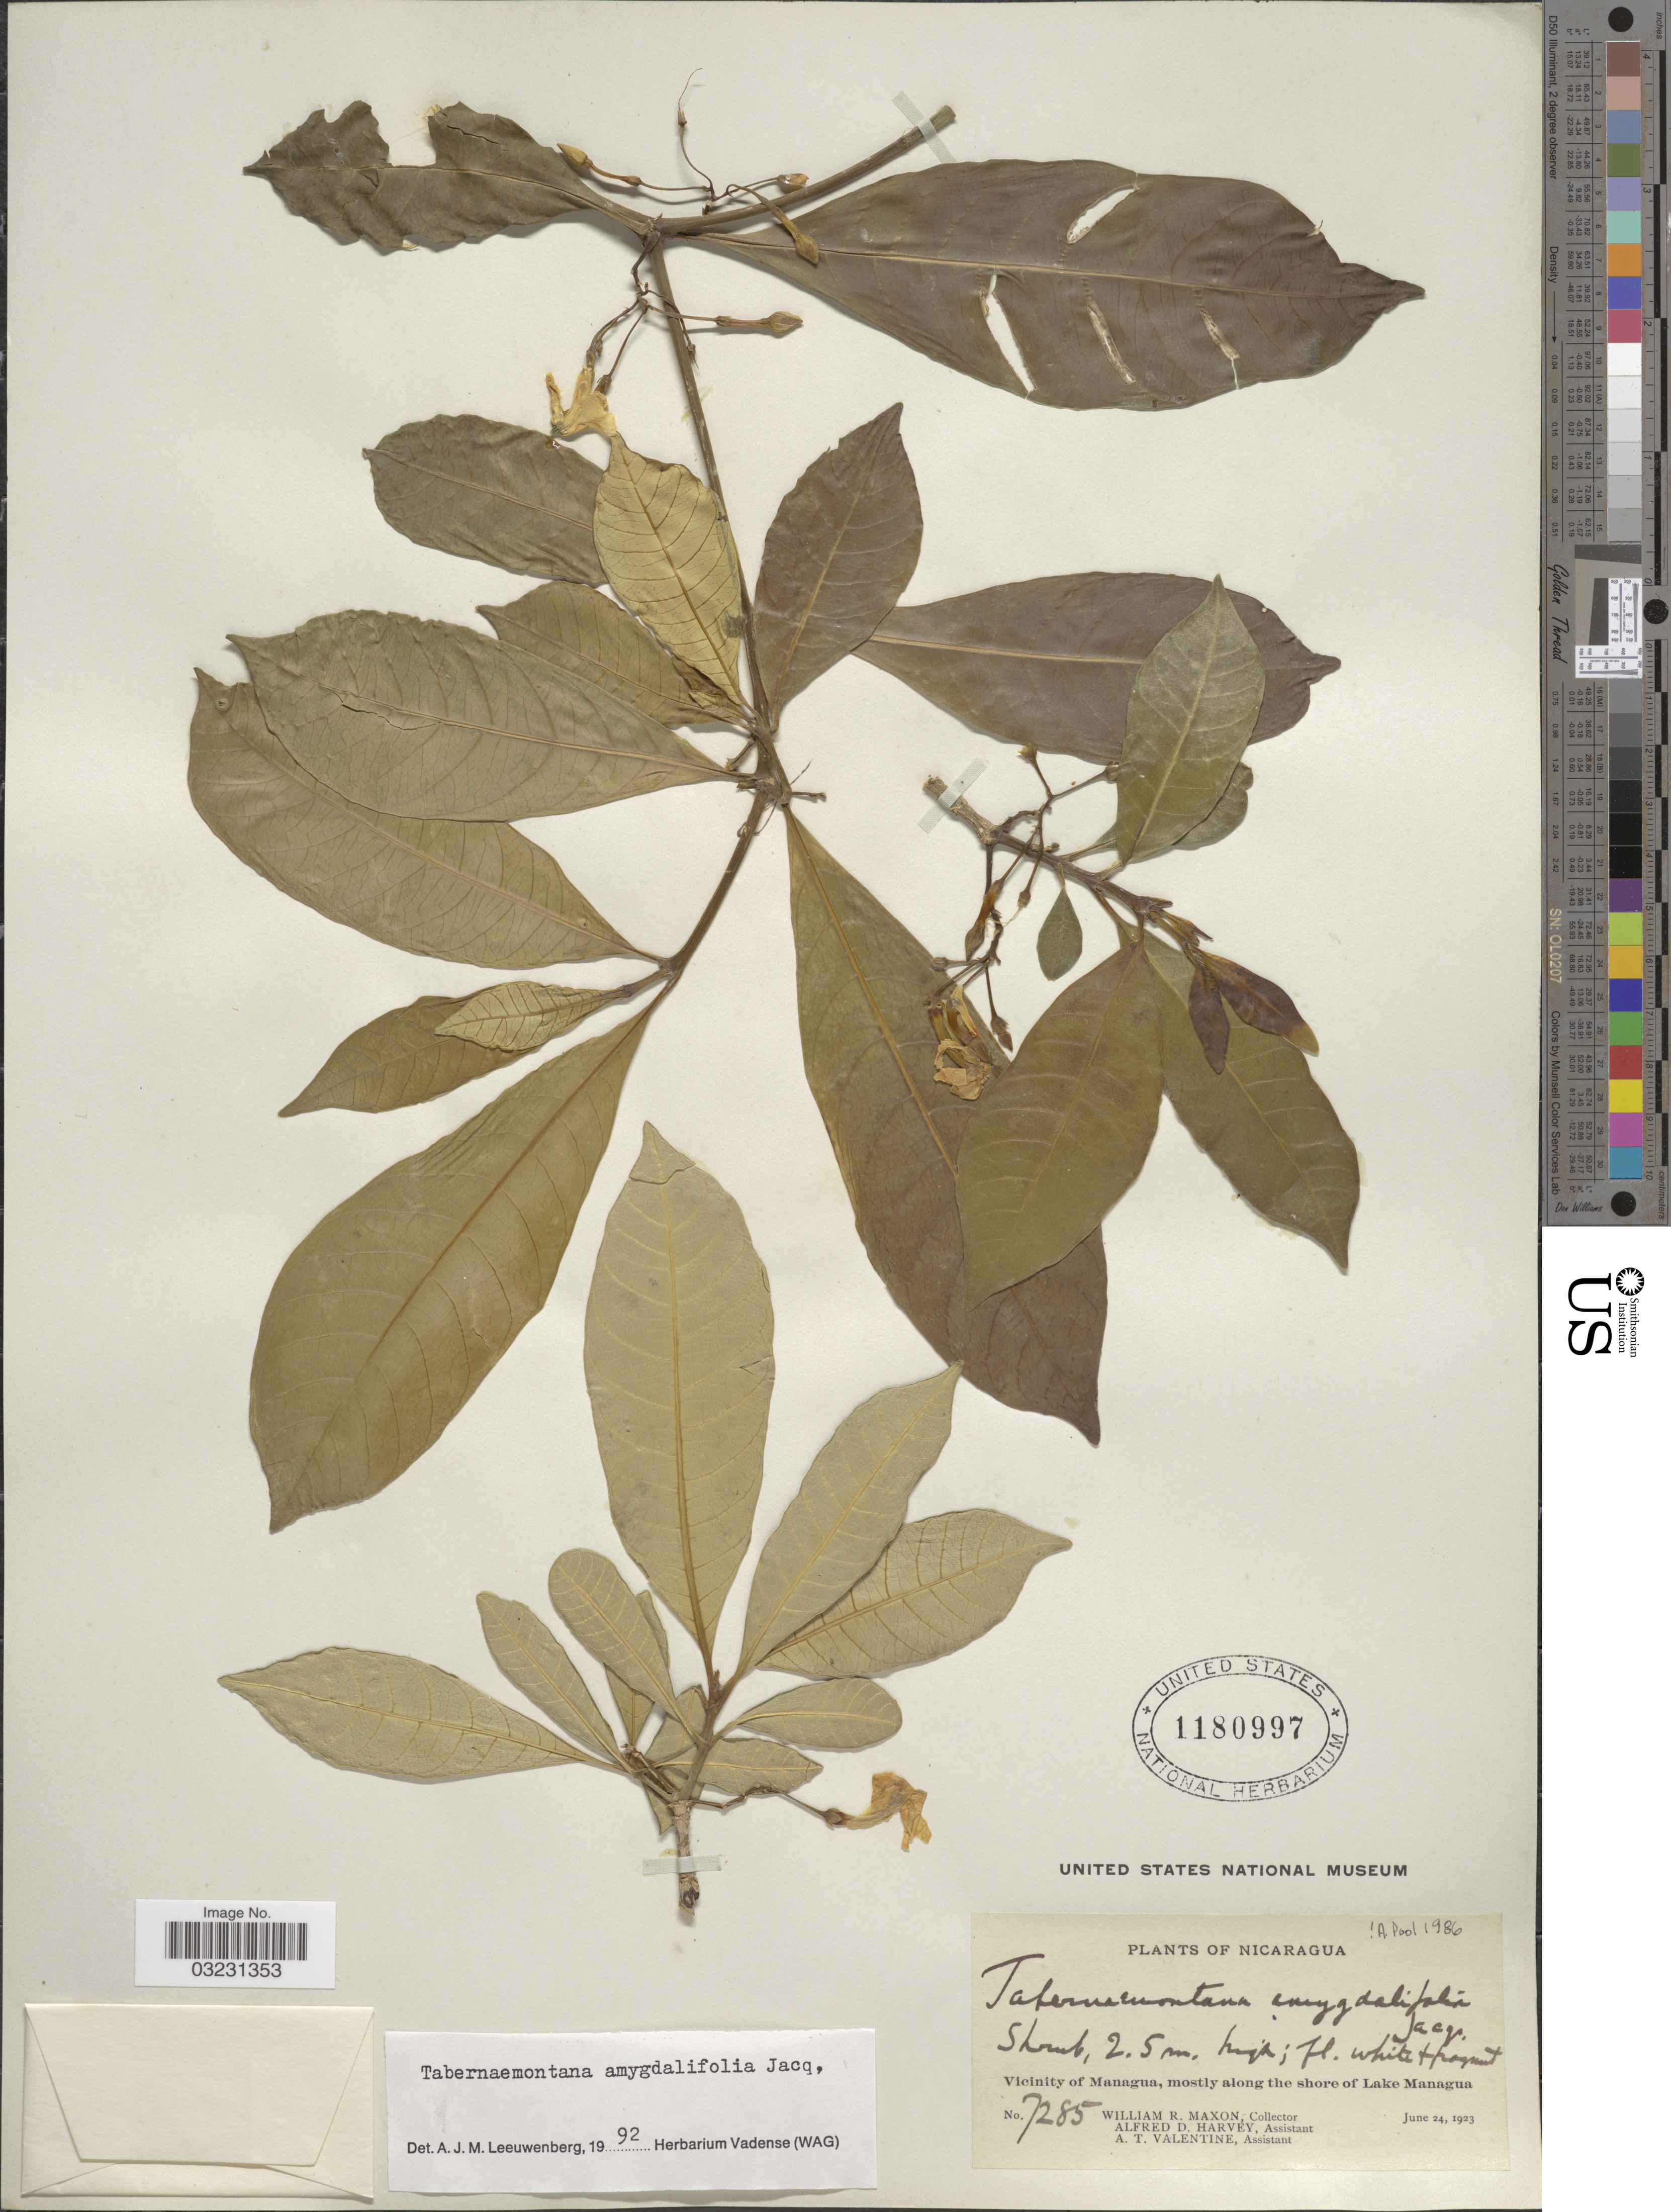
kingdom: Plantae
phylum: Tracheophyta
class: Magnoliopsida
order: Gentianales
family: Apocynaceae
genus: Tabernaemontana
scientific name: Tabernaemontana amygdalifolia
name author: Jacq.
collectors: W. R. Maxon, A. D. Harvey & A. Valentine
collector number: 7285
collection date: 1923-06-24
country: Nicaragua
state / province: Managua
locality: Vicinity of Managua, mostly along the shore of Lake Managua.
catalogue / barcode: US 1180997